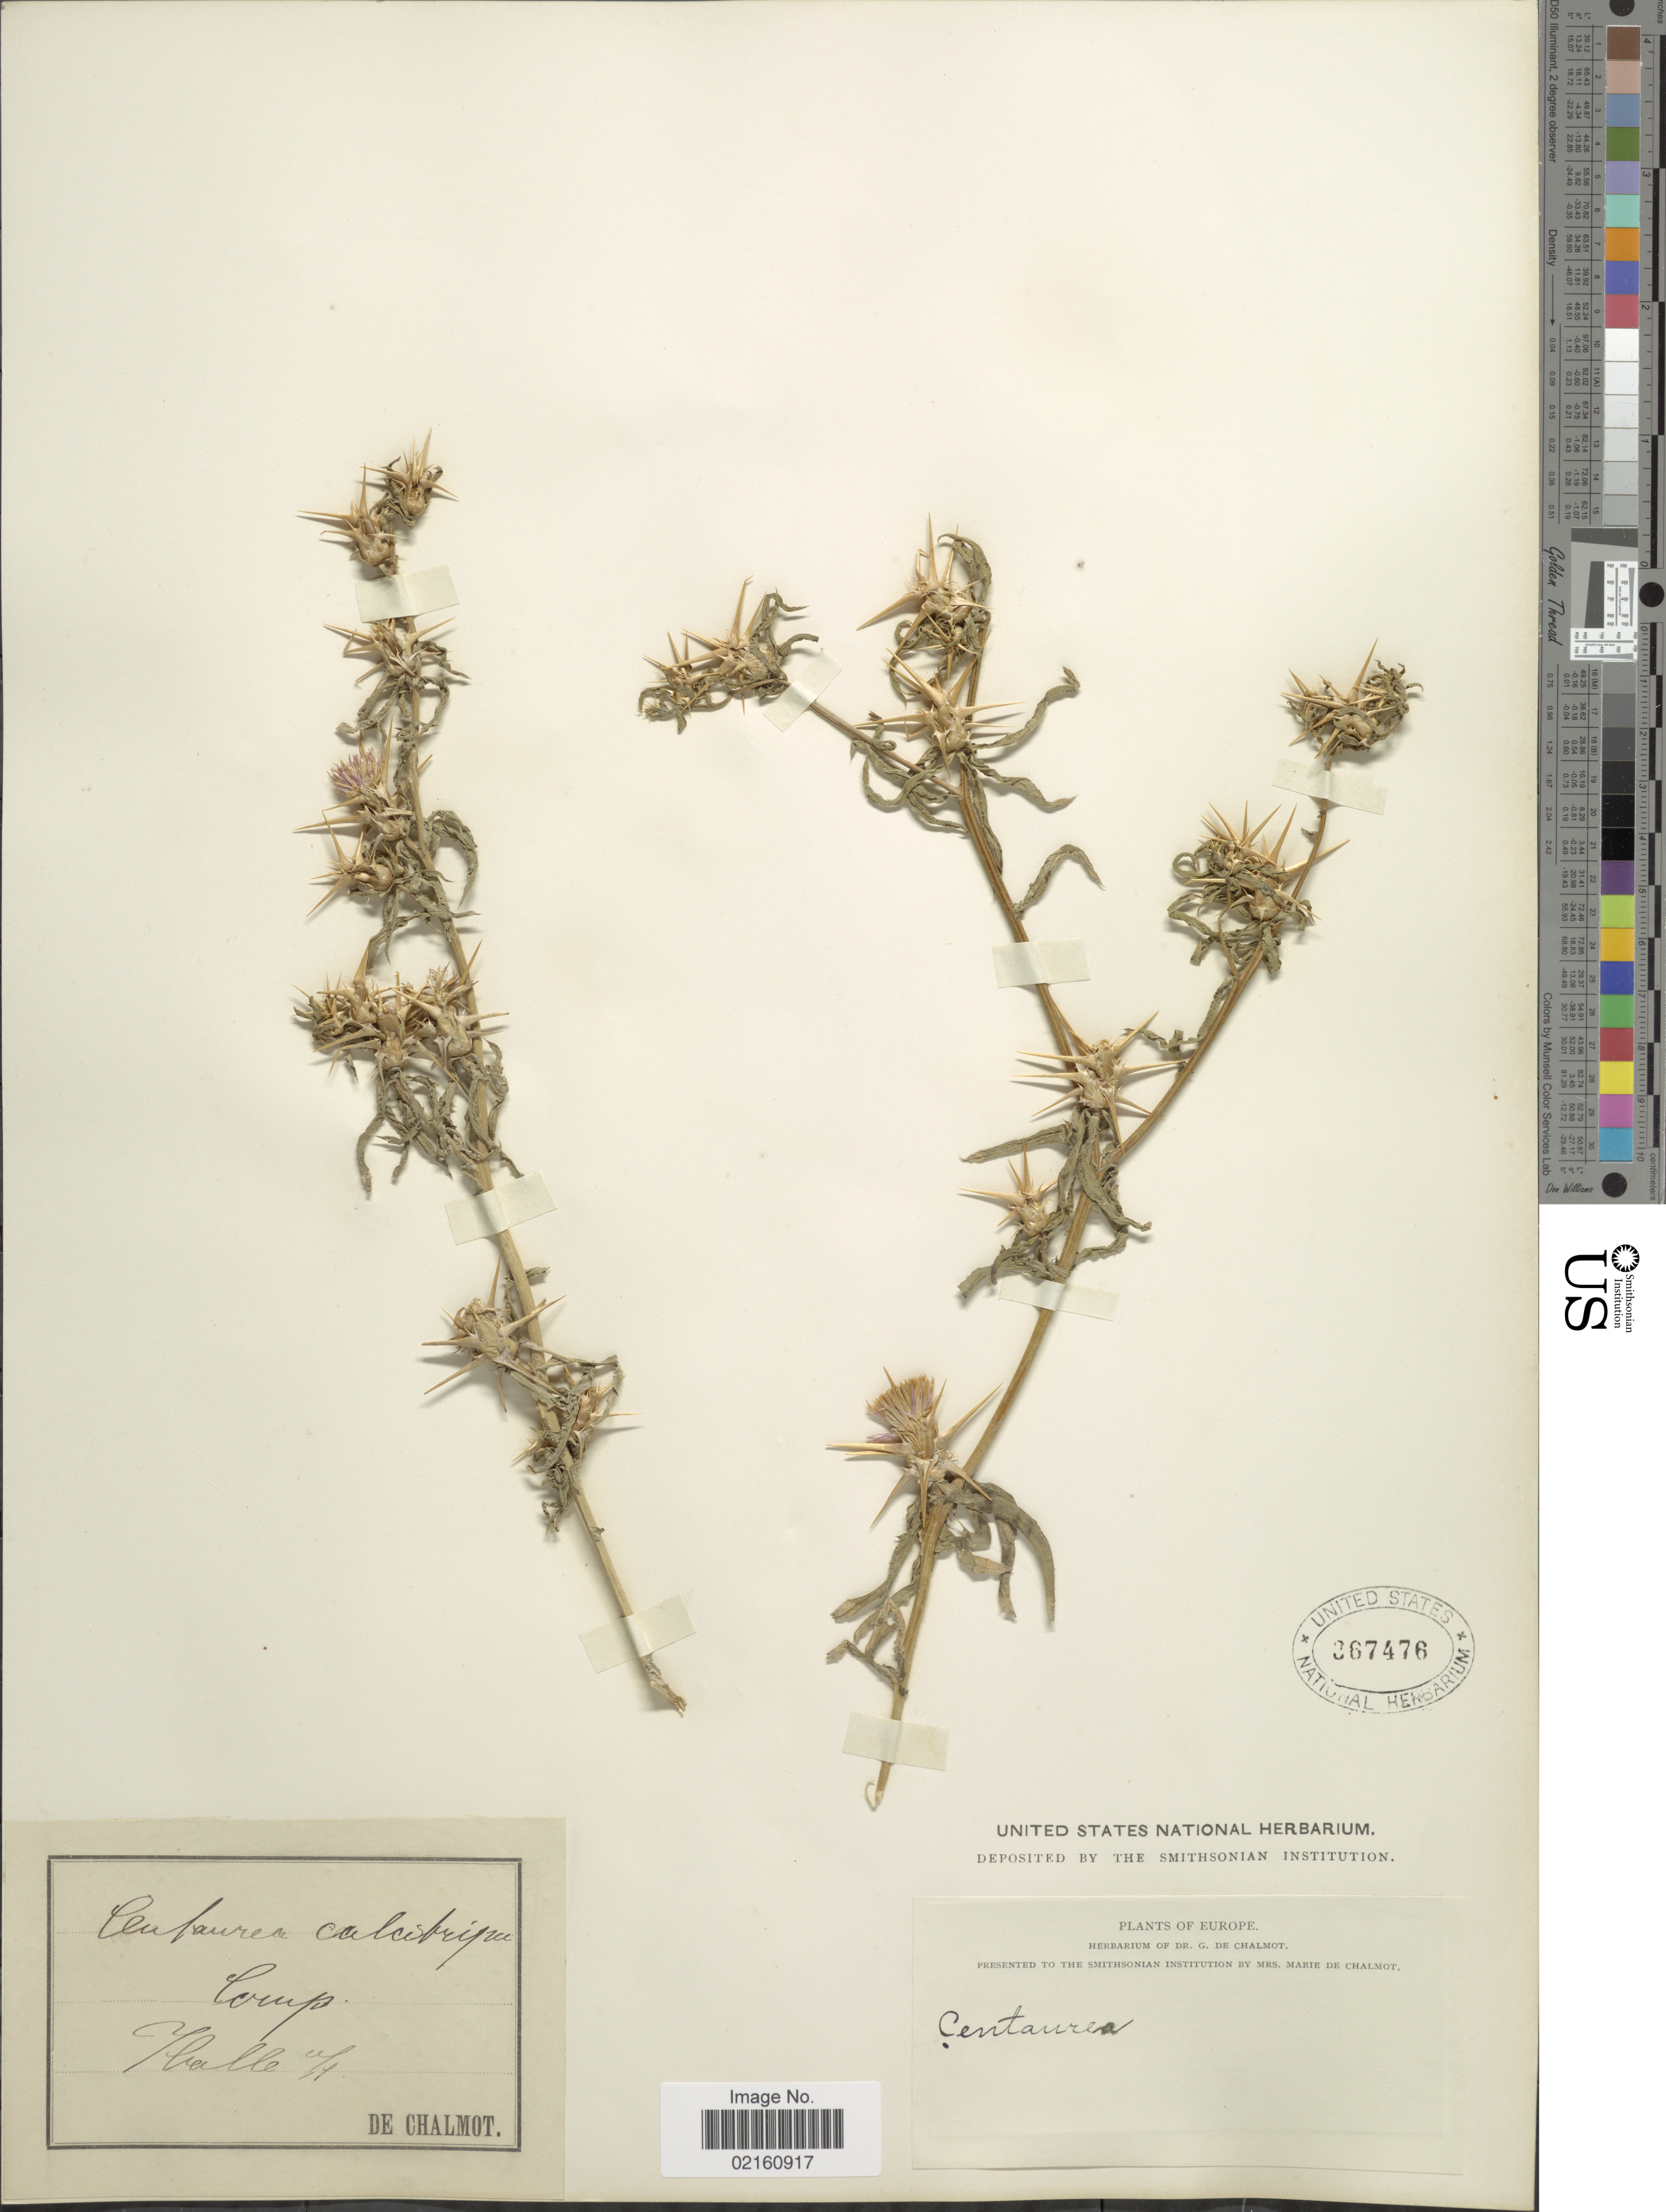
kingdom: Plantae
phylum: Tracheophyta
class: Magnoliopsida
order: Asterales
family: Asteraceae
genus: Centaurea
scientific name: Centaurea calcitrapa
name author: L.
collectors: De Chalmot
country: Germany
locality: Halle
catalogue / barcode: US 367476